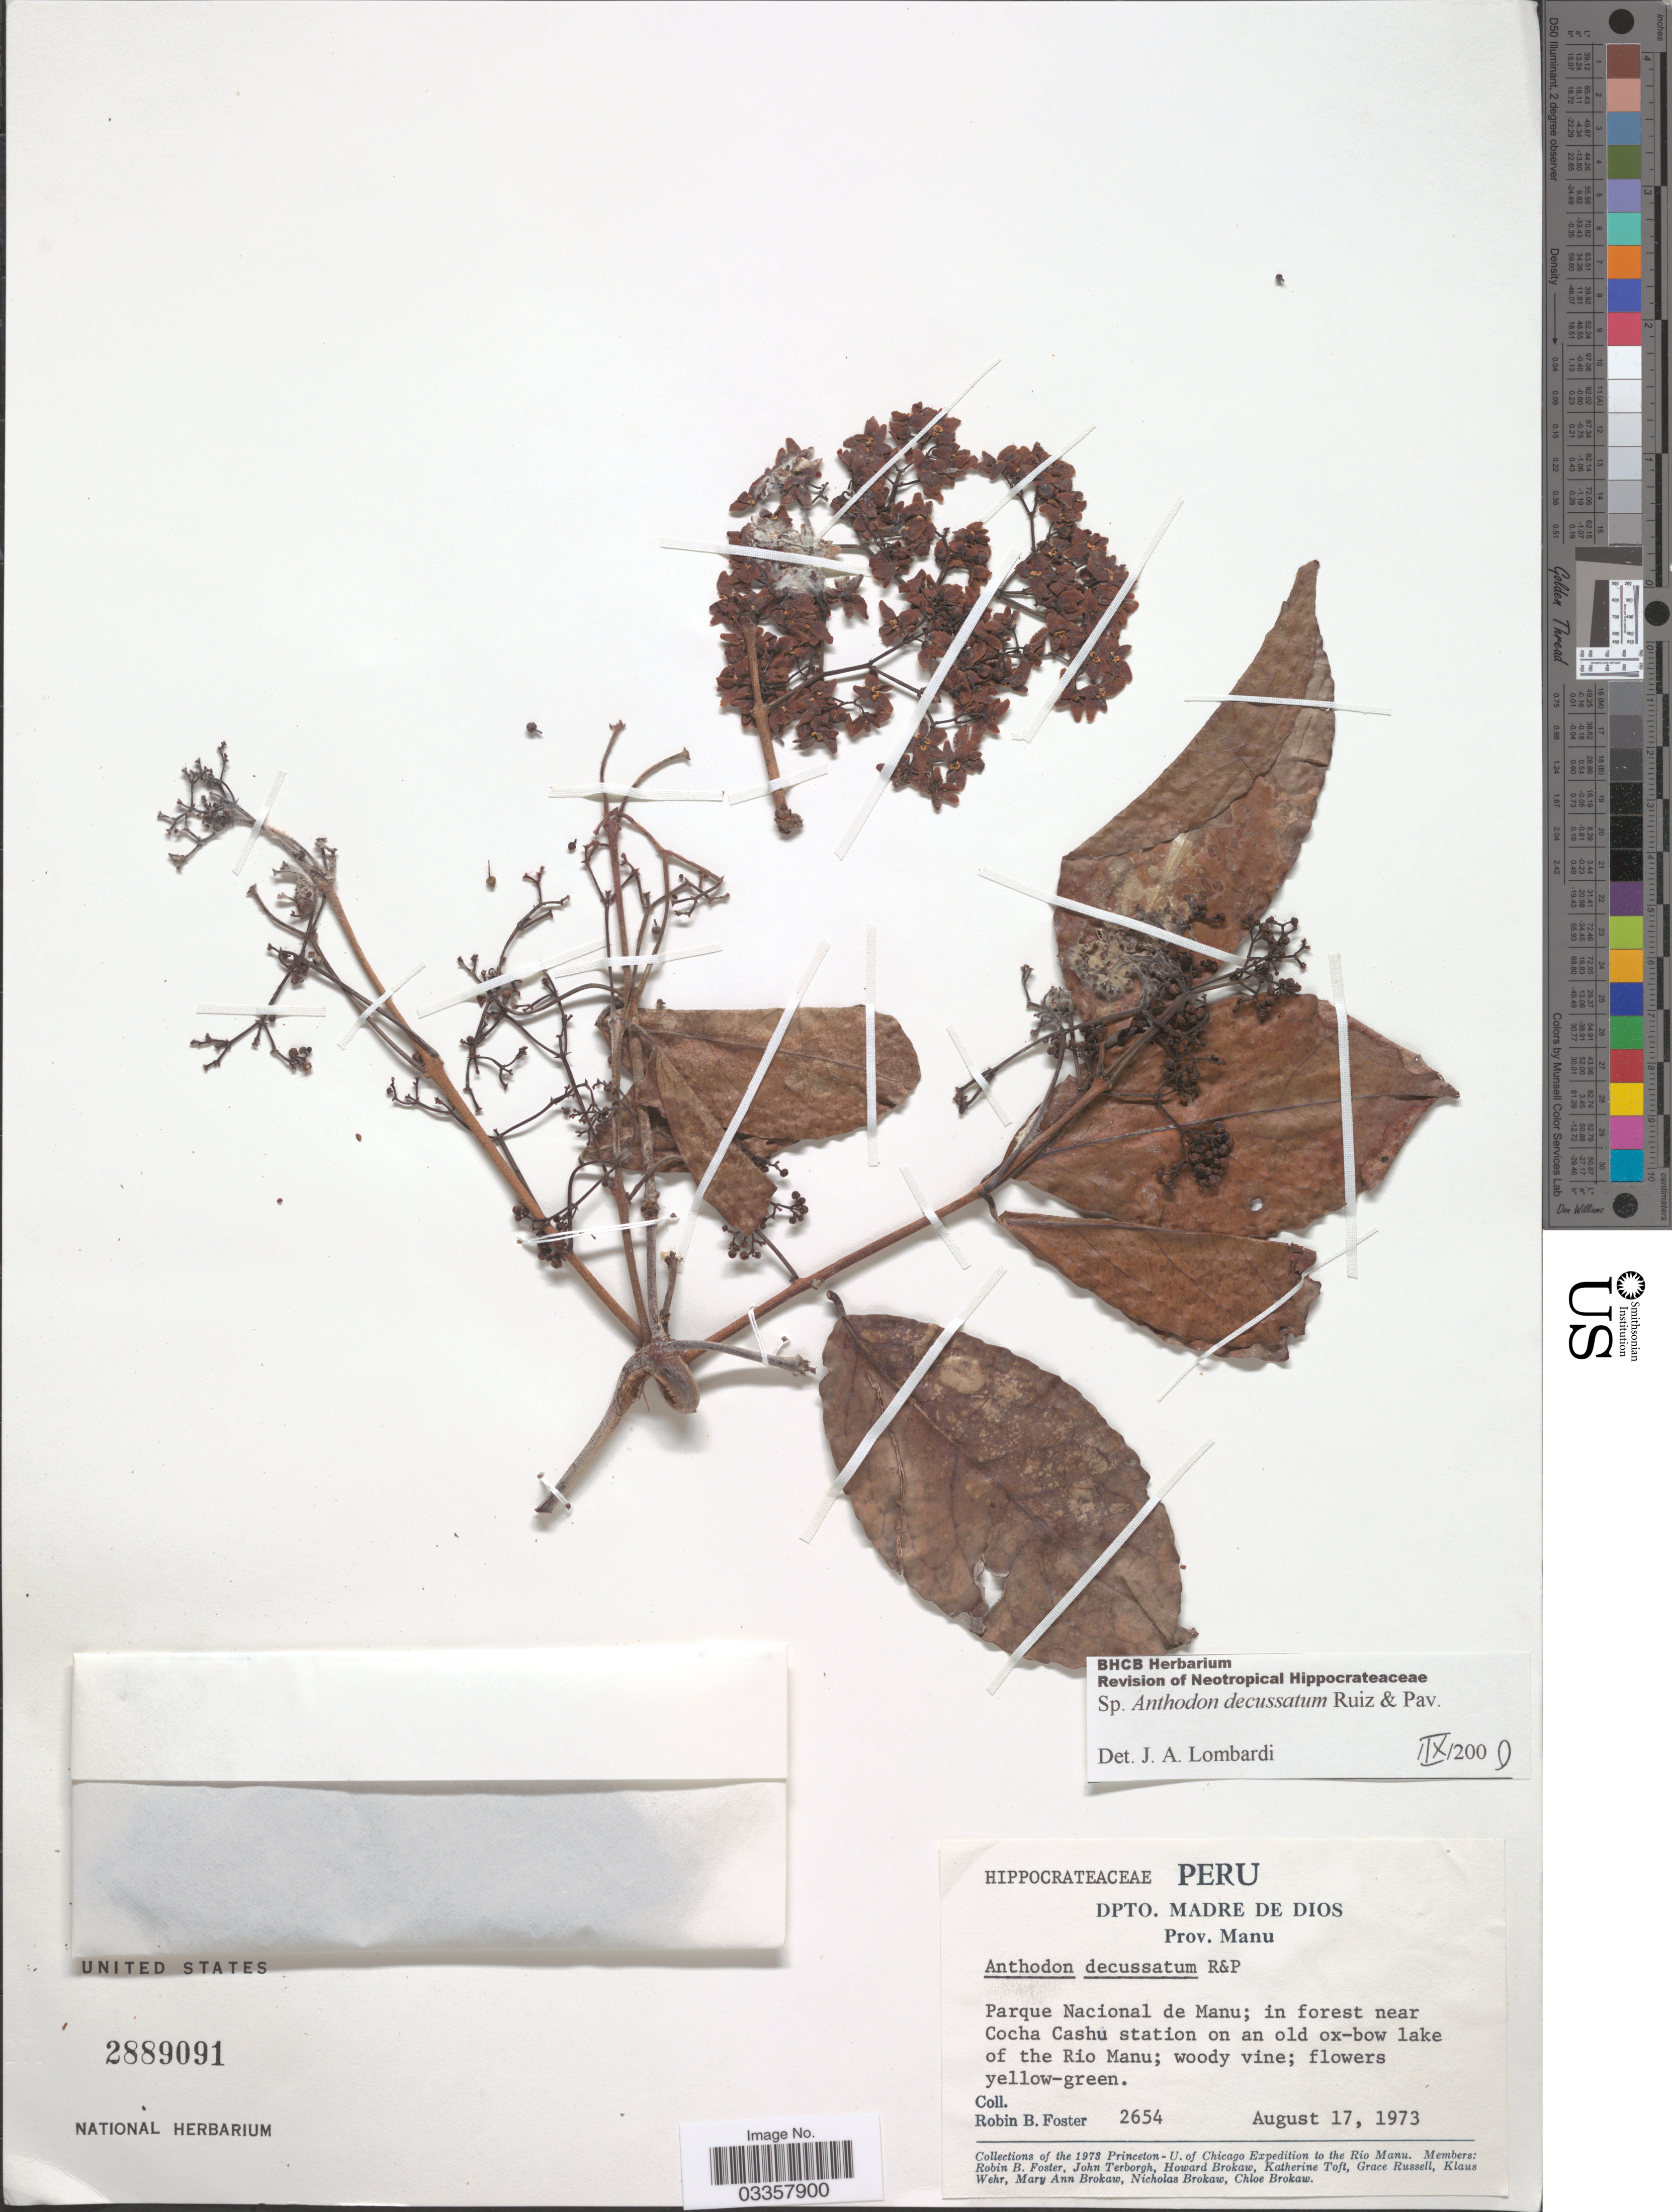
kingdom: Plantae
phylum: Tracheophyta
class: Magnoliopsida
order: Celastrales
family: Celastraceae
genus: Anthodon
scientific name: Anthodon decussatum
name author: Ruiz & Pav.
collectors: R. B. Foster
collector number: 2654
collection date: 1973-08-17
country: Peru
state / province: Madre de Dios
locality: Dpto. Madre de Dios. Prov. Manu. Parque Nacional de Manu; forest near Cocha Cashu station on an old ox-bow lake of the Rio Manu.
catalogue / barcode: US 2889091